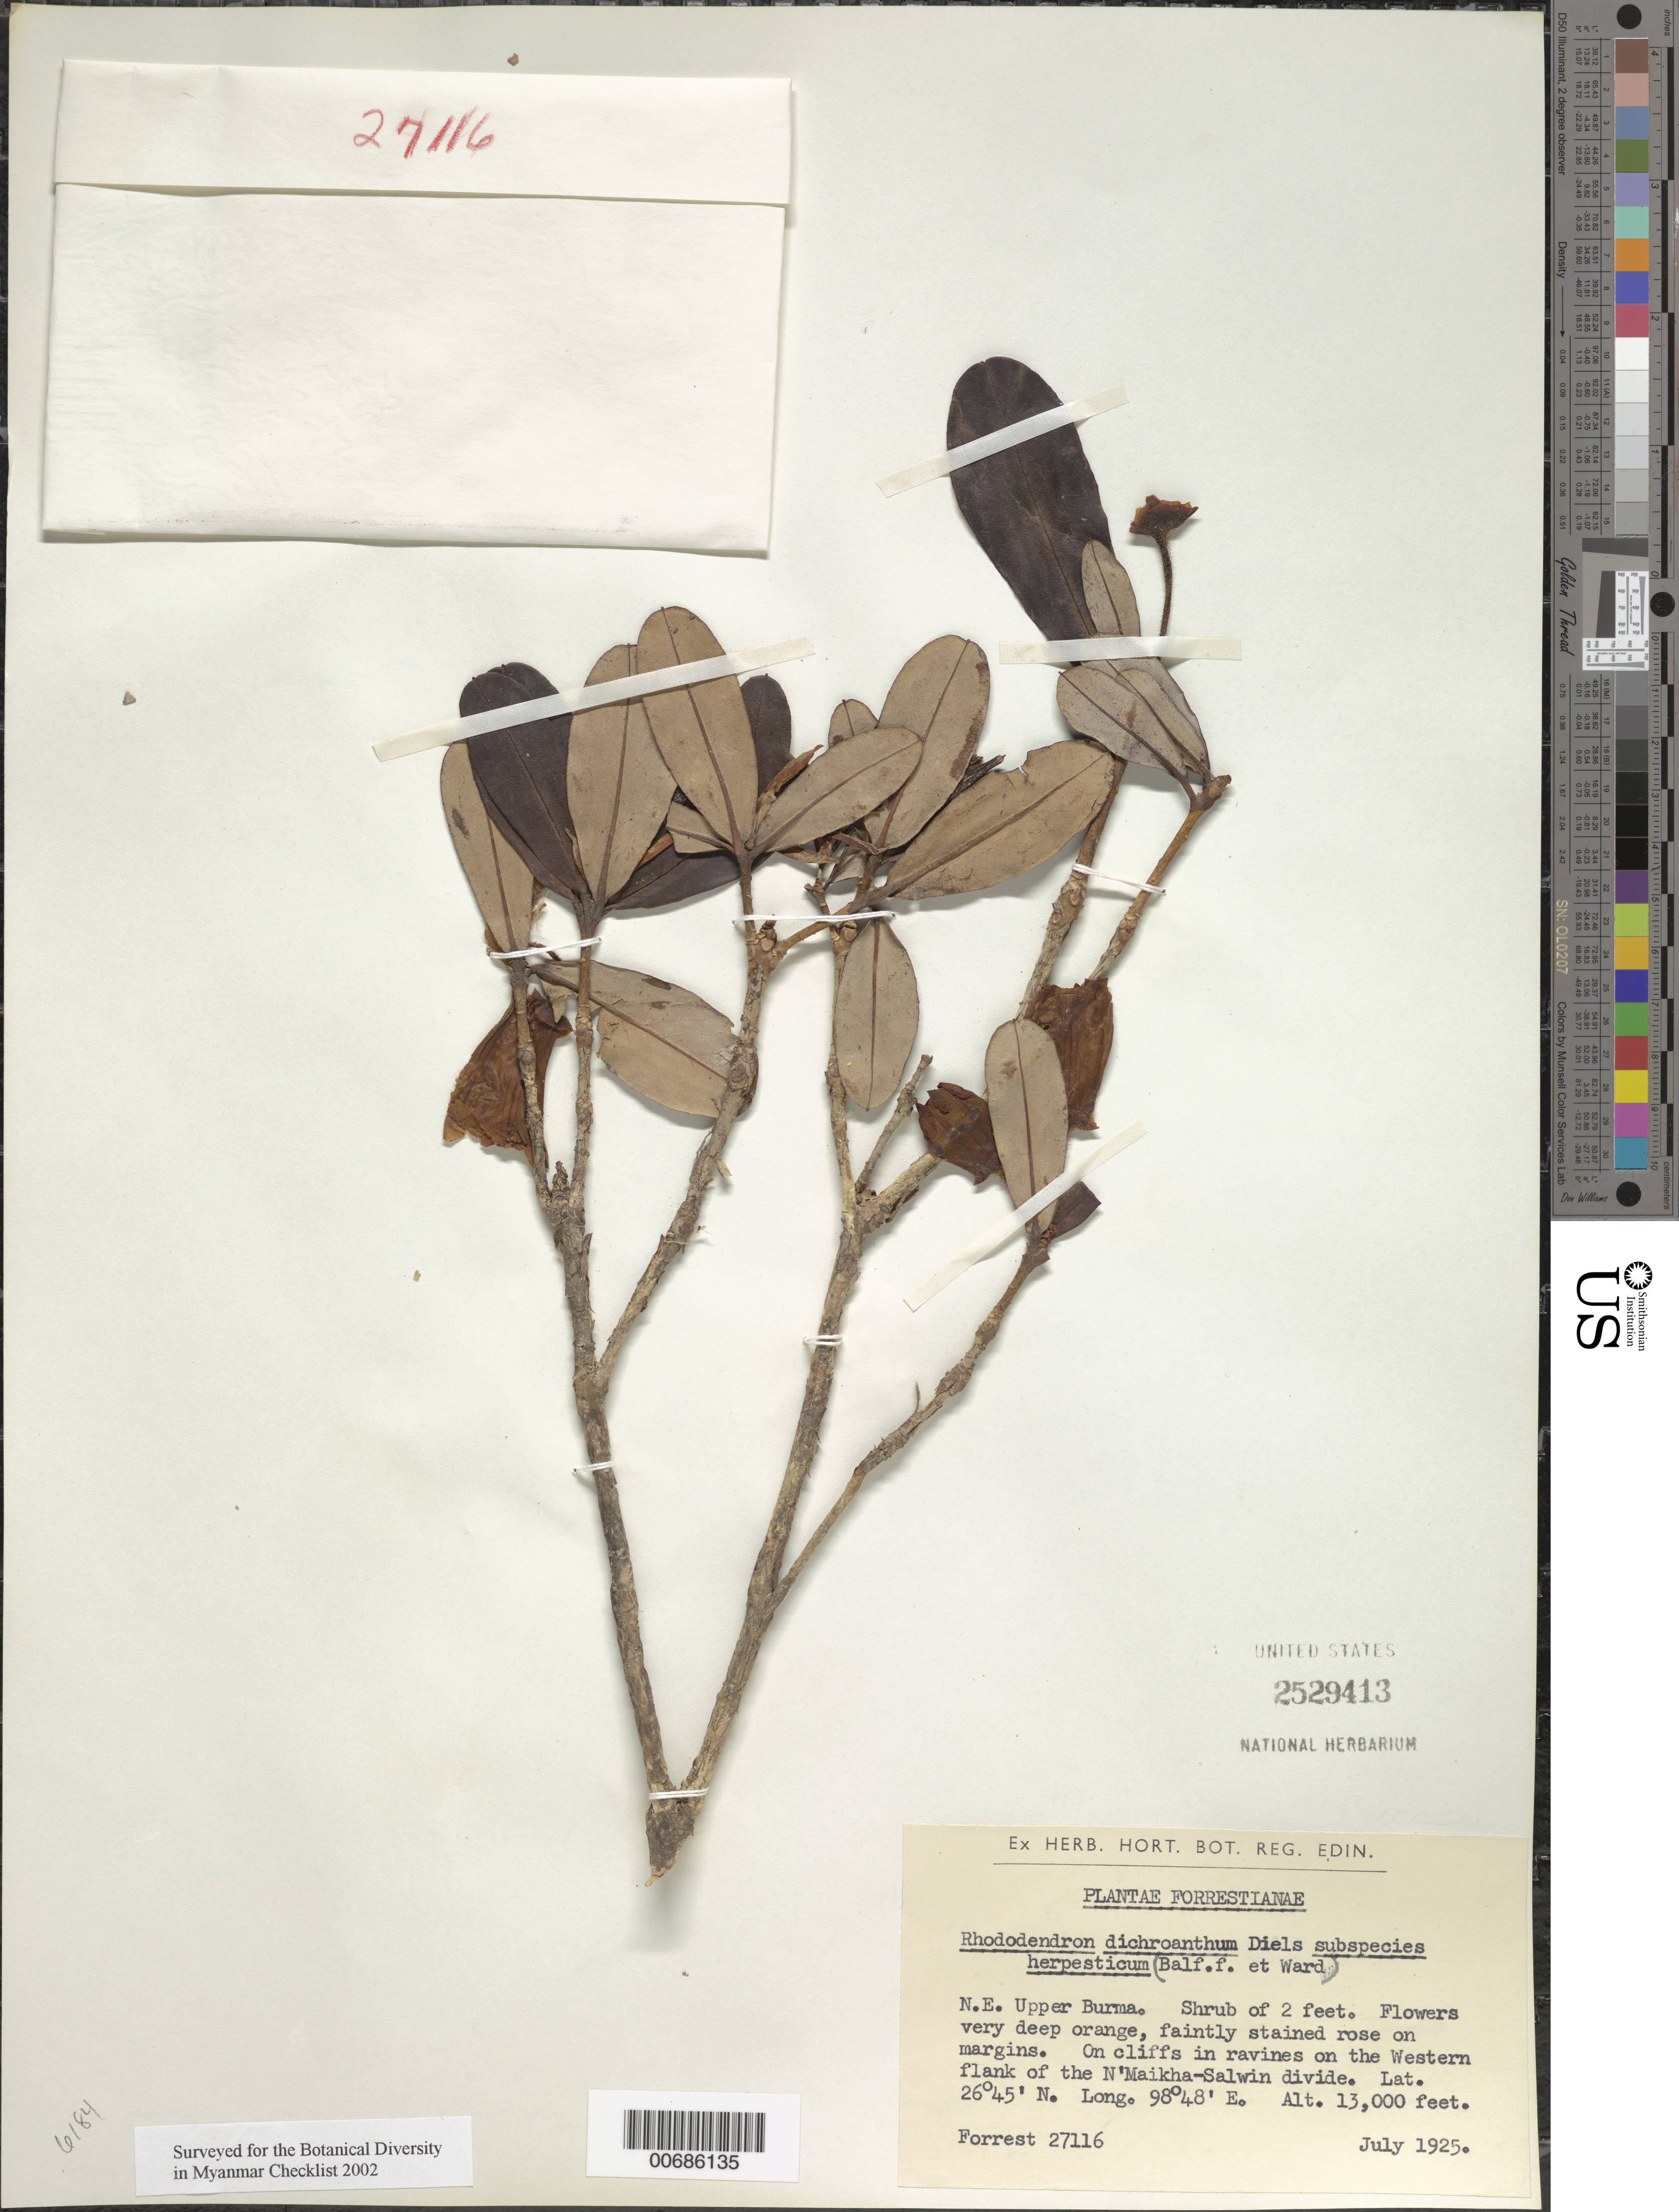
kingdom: Plantae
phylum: Tracheophyta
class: Magnoliopsida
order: Ericales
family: Ericaceae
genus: Rhododendron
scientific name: Rhododendron dichroanthum subsp. herpesticum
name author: (Balf. f. & Kingdon-Ward) Cowan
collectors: G. Forrest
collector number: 27116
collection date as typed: Jul 1925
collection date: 1925-07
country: Myanmar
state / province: Kachin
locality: N'Maikha-Salwin Divide, W flank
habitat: Cliffs in ravines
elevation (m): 3962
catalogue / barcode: US 2529413